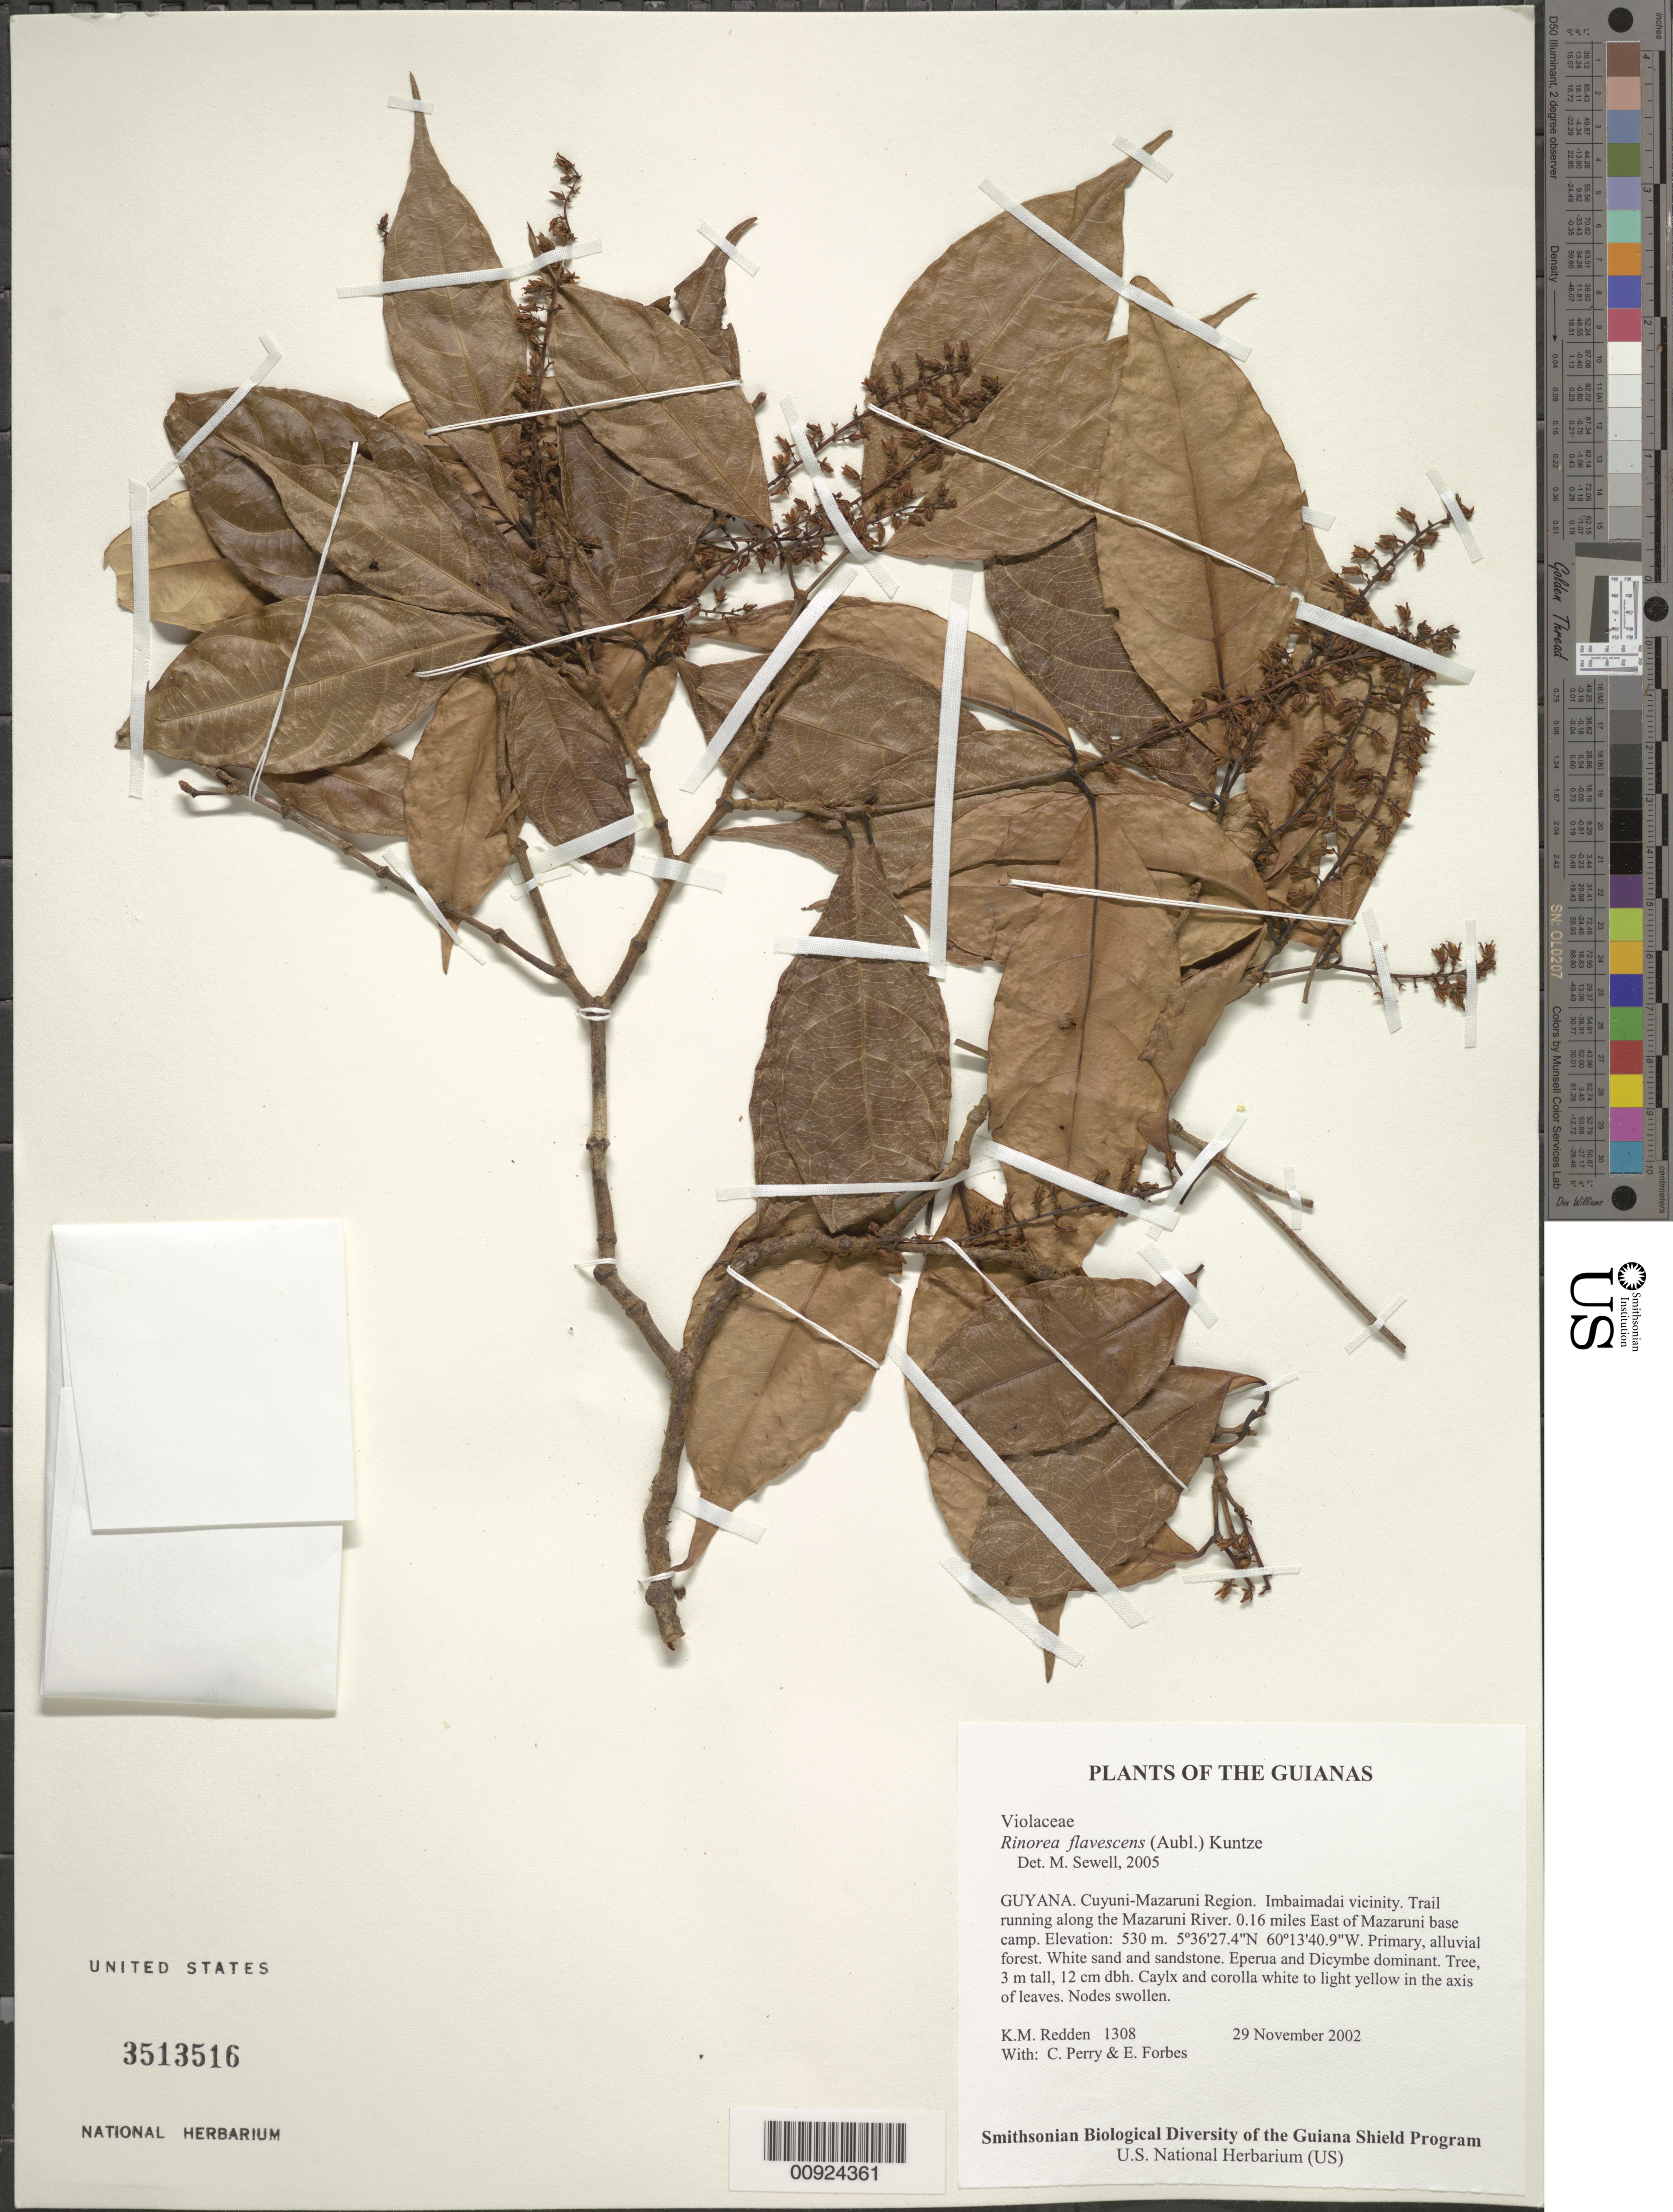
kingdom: Plantae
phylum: Tracheophyta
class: Magnoliopsida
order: Malpighiales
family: Violaceae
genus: Rinorea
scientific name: Rinorea flavescens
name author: (Aubl.) Kuntze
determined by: Sewell, M.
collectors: K. M. Redden, C. Perry & E. Forbes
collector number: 1308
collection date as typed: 29 November 2002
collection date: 2002-11-29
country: Guyana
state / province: Cuyuni-Mazaruni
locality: Imbaimadai vicinity. Trail running along the Mazaruni River. 0.16 miles East of Mazaruni base camp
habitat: Primary, alluvial forest. White sand and sandstone. Eperua and Dicymbe dominant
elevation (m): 530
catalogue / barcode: US 3513516